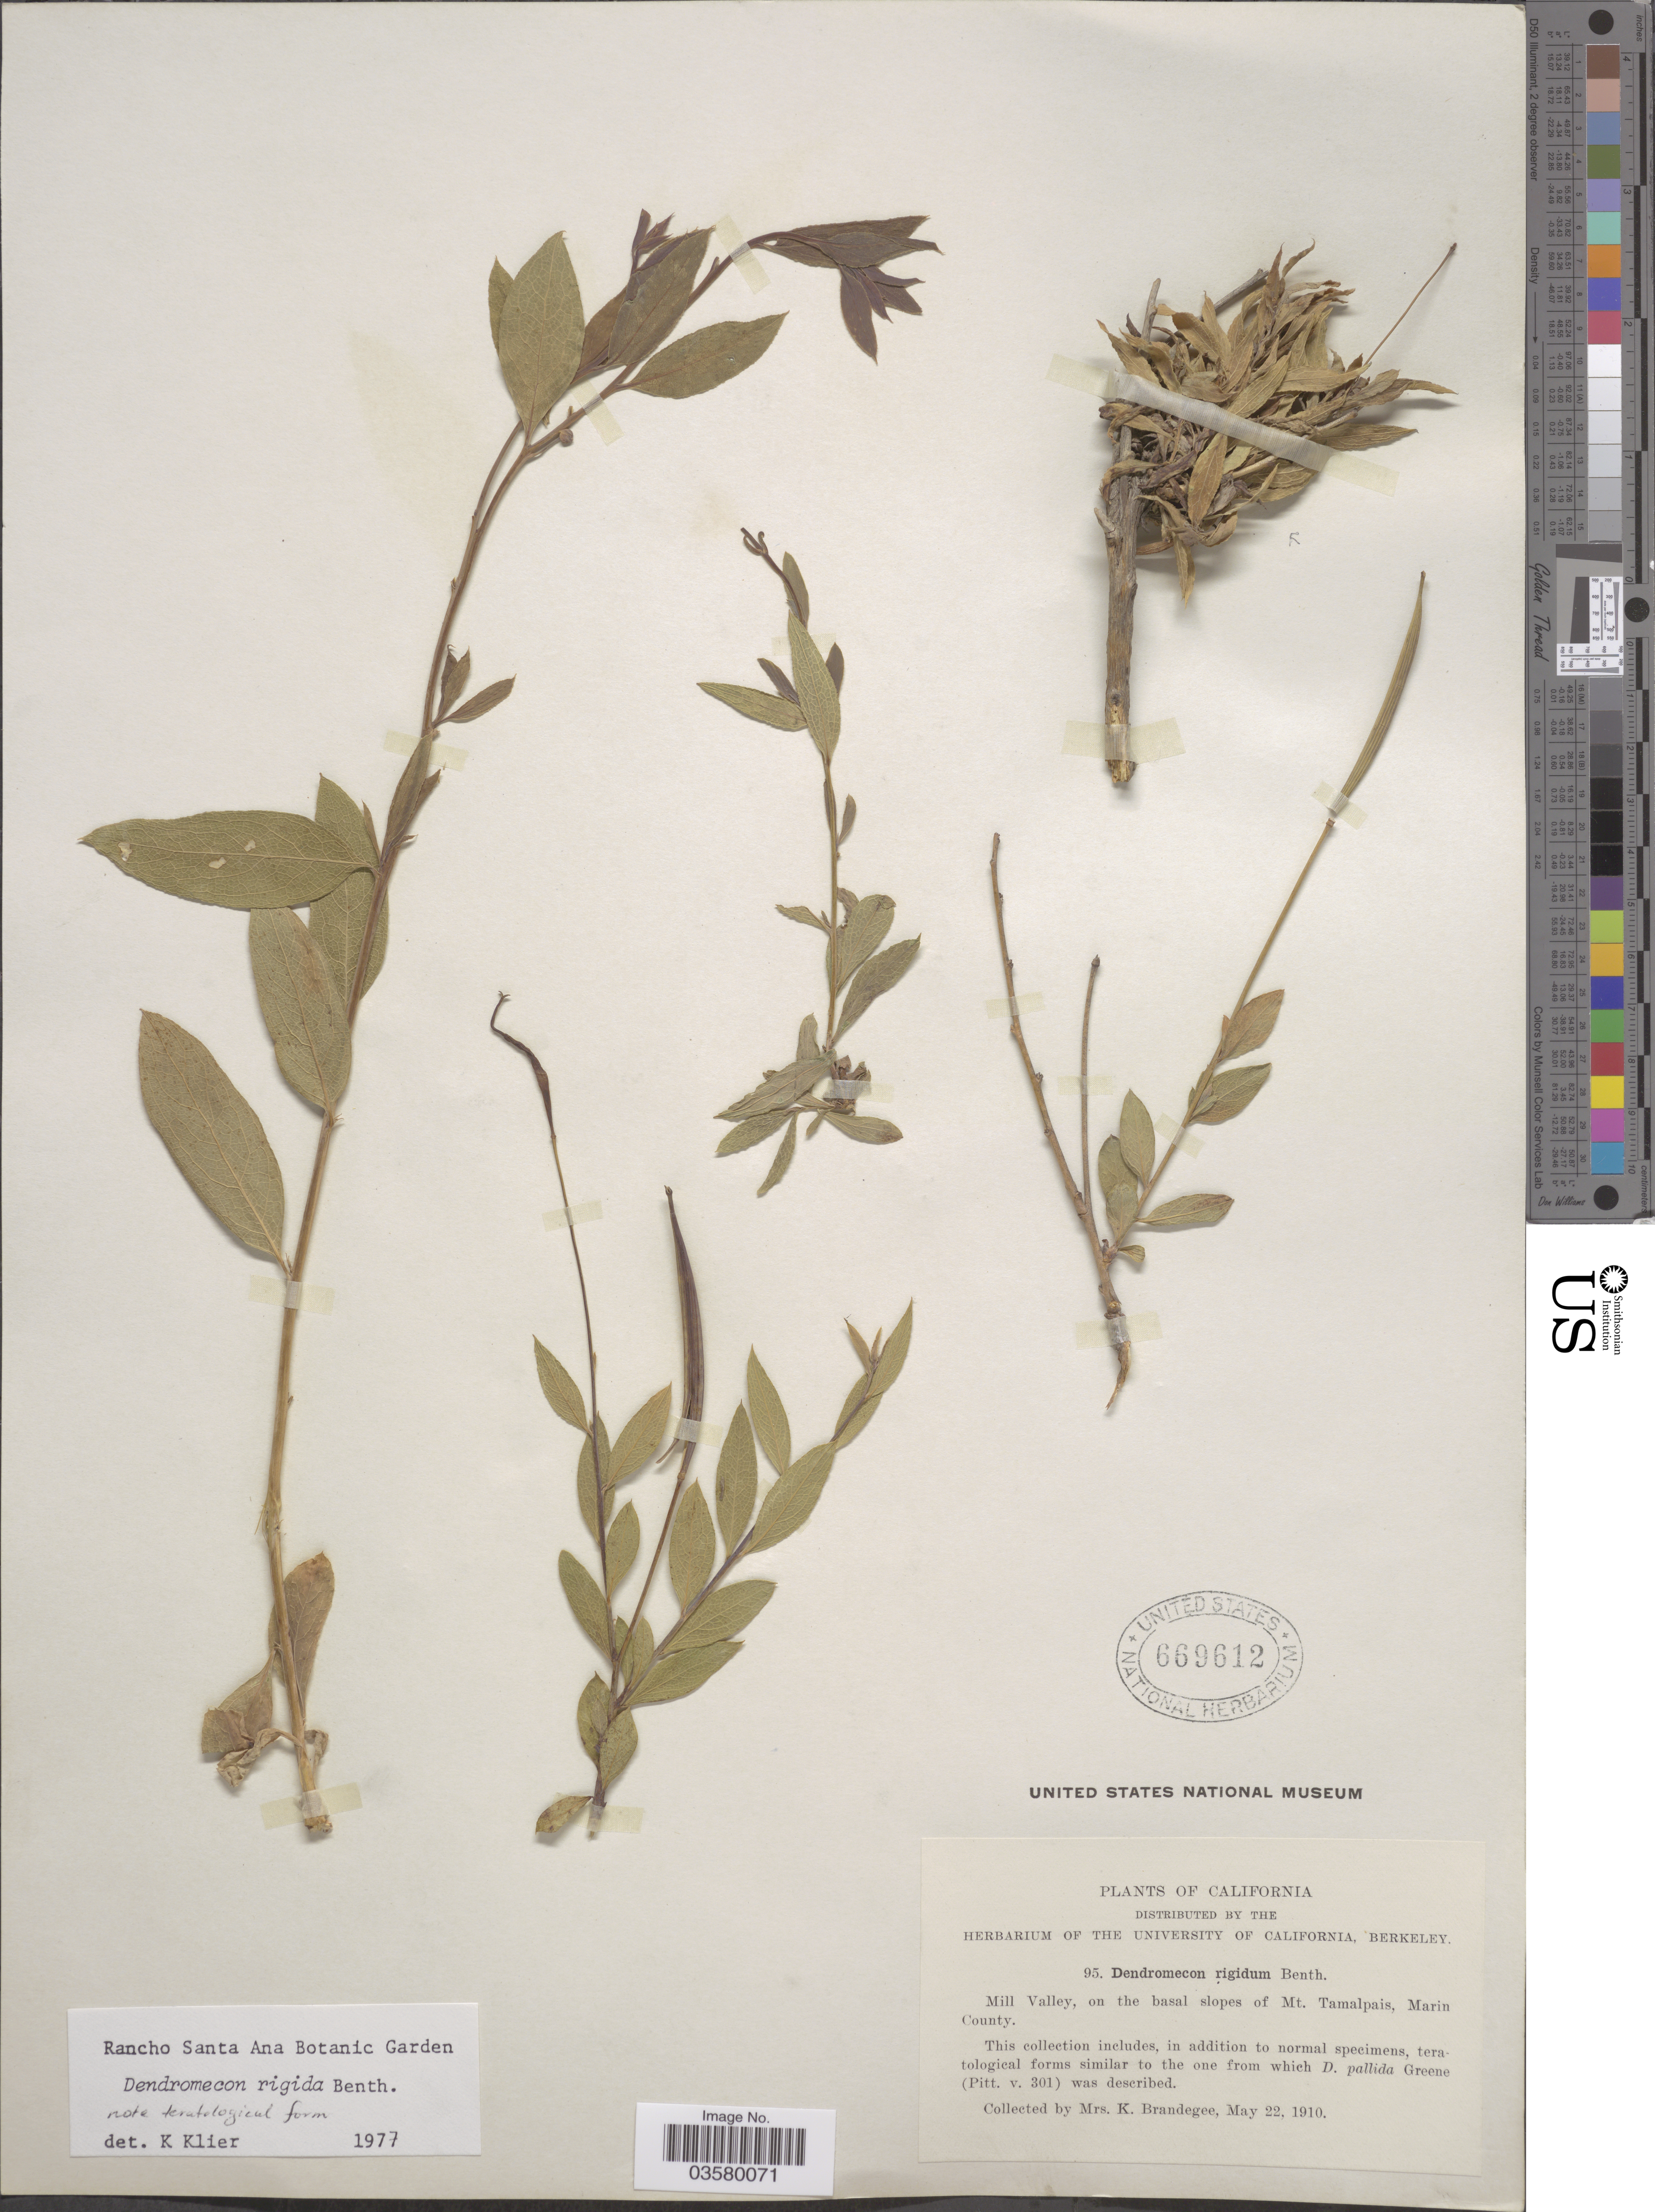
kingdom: Plantae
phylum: Tracheophyta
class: Magnoliopsida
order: Ranunculales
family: Papaveraceae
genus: Dendromecon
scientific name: Dendromecon rigida subsp. rigida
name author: Benth.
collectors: K. Brandegee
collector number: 95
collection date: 1910-05-22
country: United States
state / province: California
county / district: Marin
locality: Mill Valley, on the basal slopes of Mt. Tamalpais, Marin County.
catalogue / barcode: US 669612